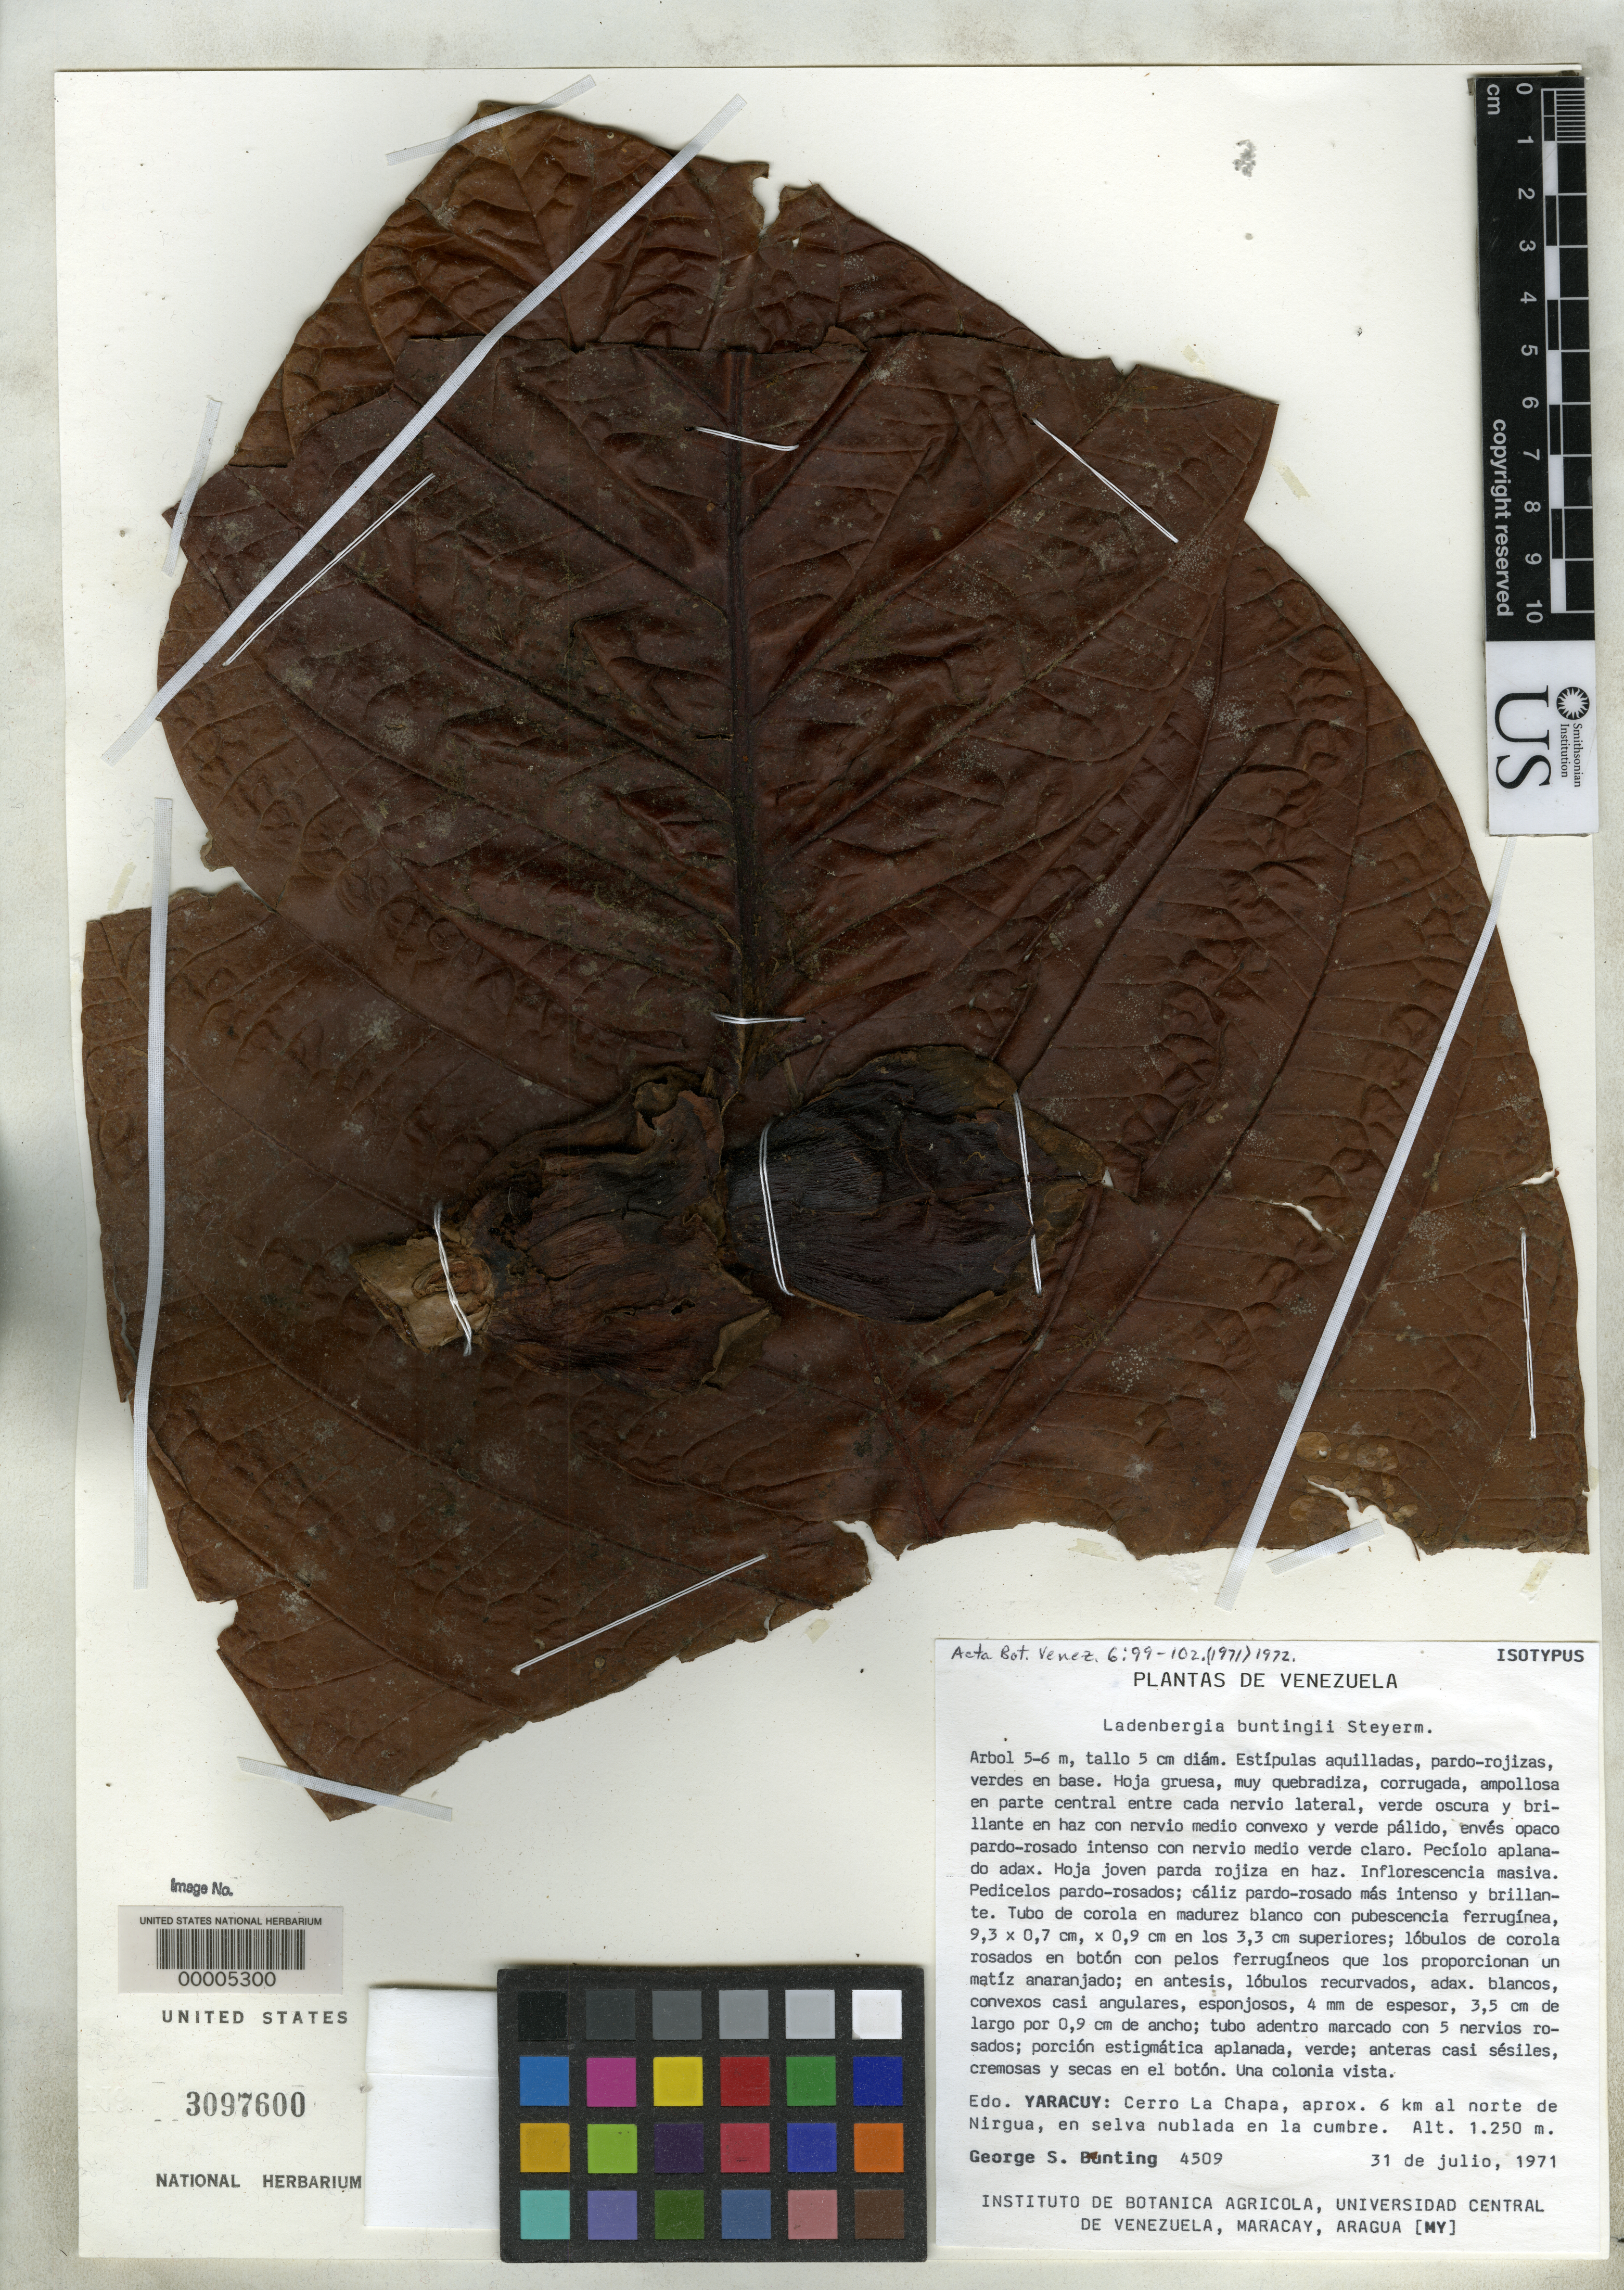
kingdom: Plantae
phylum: Tracheophyta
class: Magnoliopsida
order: Gentianales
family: Rubiaceae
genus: Ladenbergia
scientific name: Ladenbergia buntingii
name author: Steyerm.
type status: Isotype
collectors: G. S. Bunting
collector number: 4509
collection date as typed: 31 Jul 1971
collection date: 1971-07-31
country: Venezuela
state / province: Yaracuy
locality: Cerro La Chapa, approx. 6 km N of Nirgua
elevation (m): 1250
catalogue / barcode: US 3097600